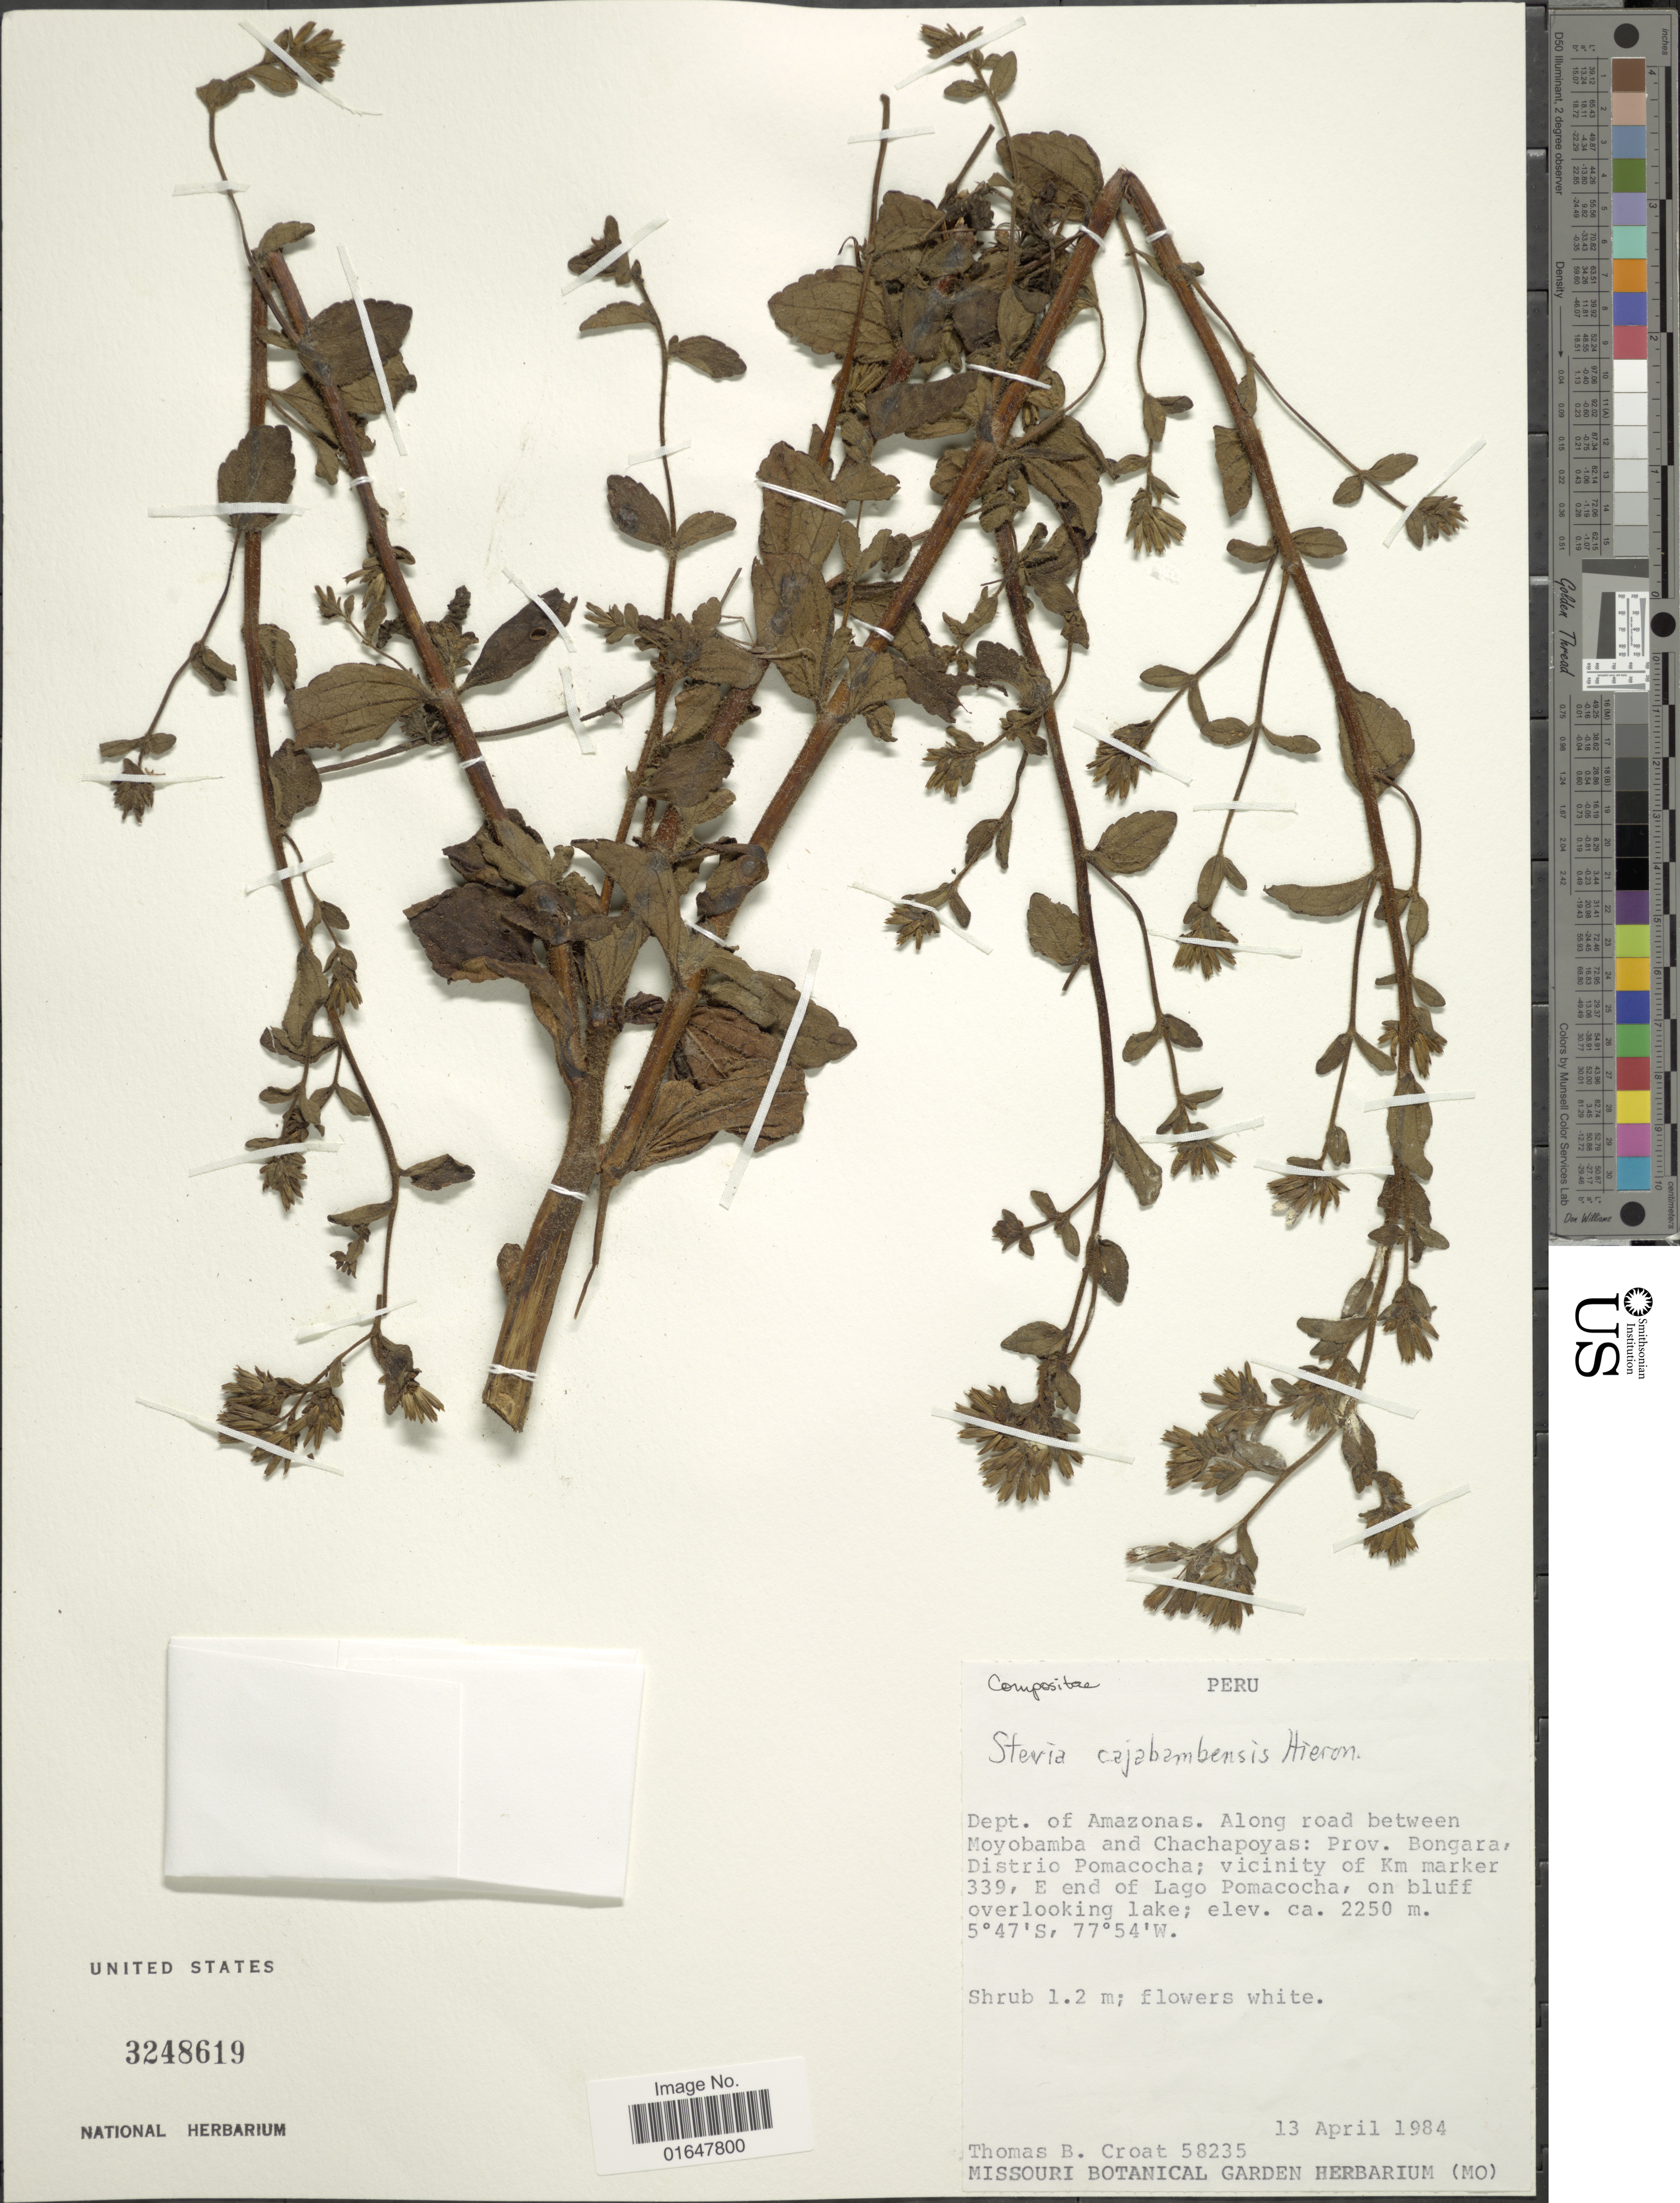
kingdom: Plantae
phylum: Tracheophyta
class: Magnoliopsida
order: Asterales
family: Asteraceae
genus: Stevia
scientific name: Stevia cajabambensis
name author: Hieron. in Urb.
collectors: T. B. Croat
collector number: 58235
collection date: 1984-04-13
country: Peru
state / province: Amazonas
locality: Along road between Moyobamba and Chachapoyas, Prov. Bongara, Distrito Pomacocha, Vicinity of Km marker 339, E end of Lago Pomacocha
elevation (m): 2250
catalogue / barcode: US 3248619